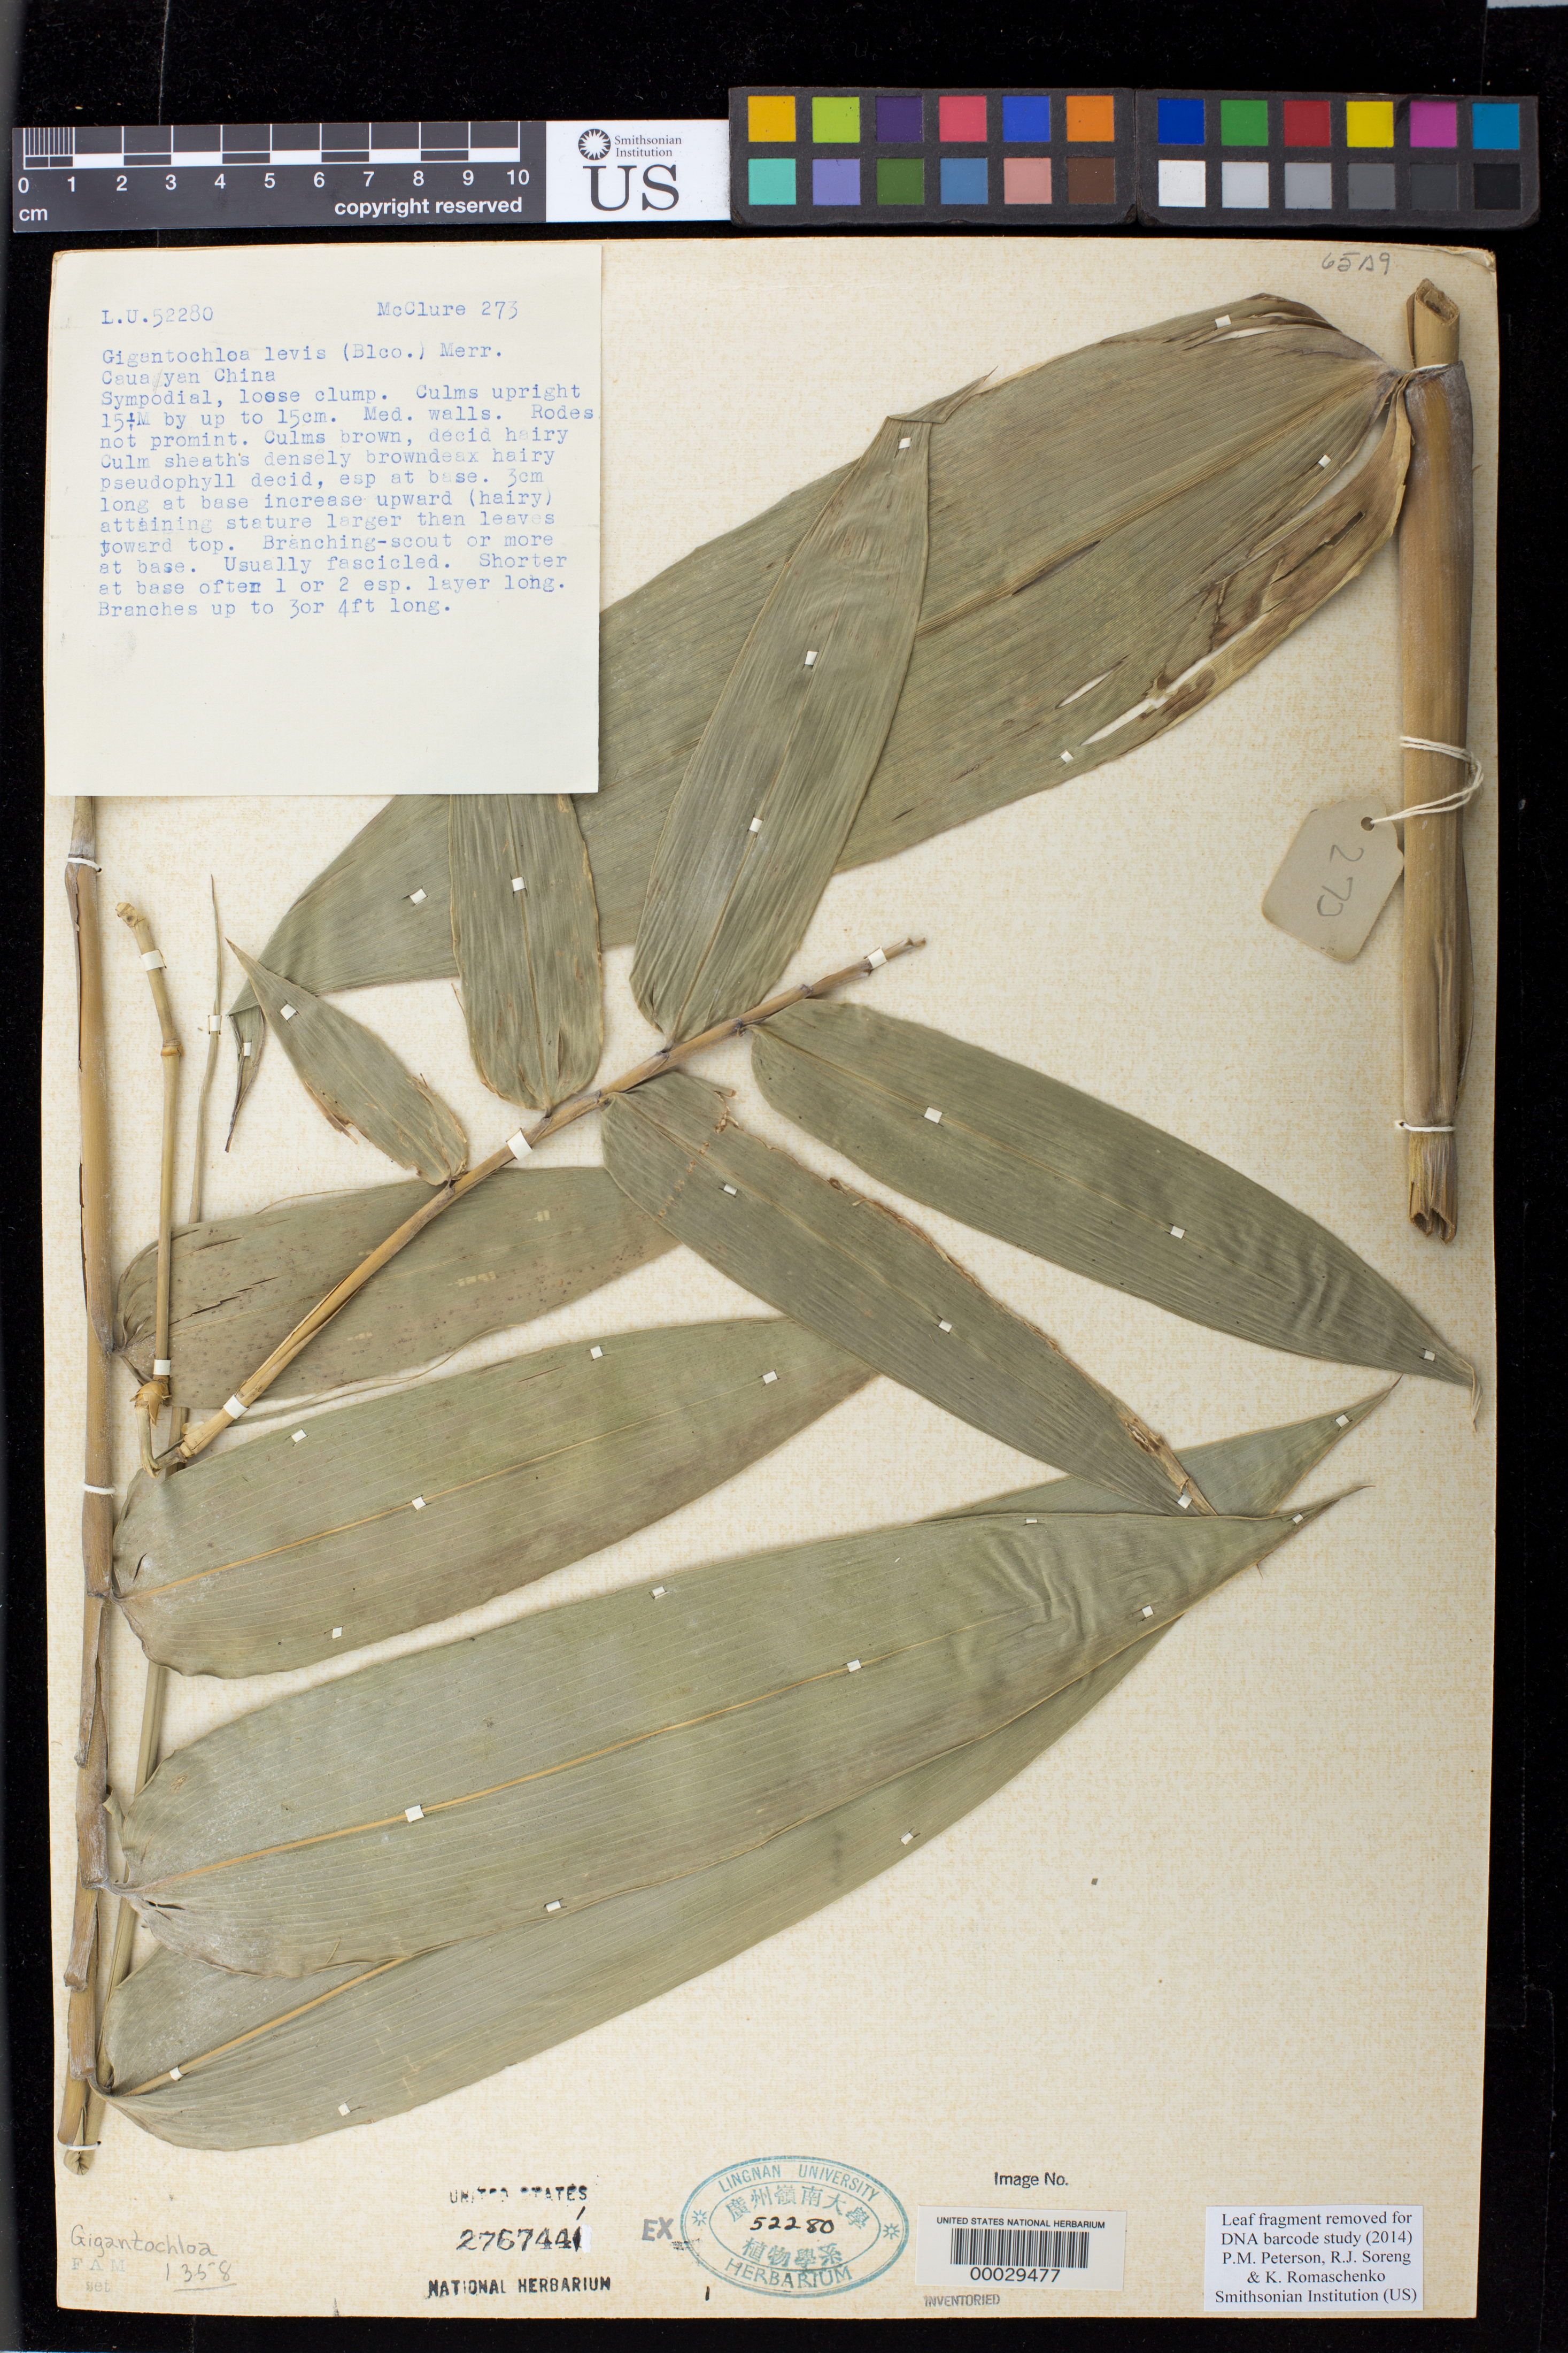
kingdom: Plantae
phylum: Tracheophyta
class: Liliopsida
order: Poales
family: Poaceae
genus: Gigantochloa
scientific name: Gigantochloa levis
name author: (Blanco) Merr.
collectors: F. A. McClure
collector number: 273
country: China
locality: Caugyan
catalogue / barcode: US 2767441